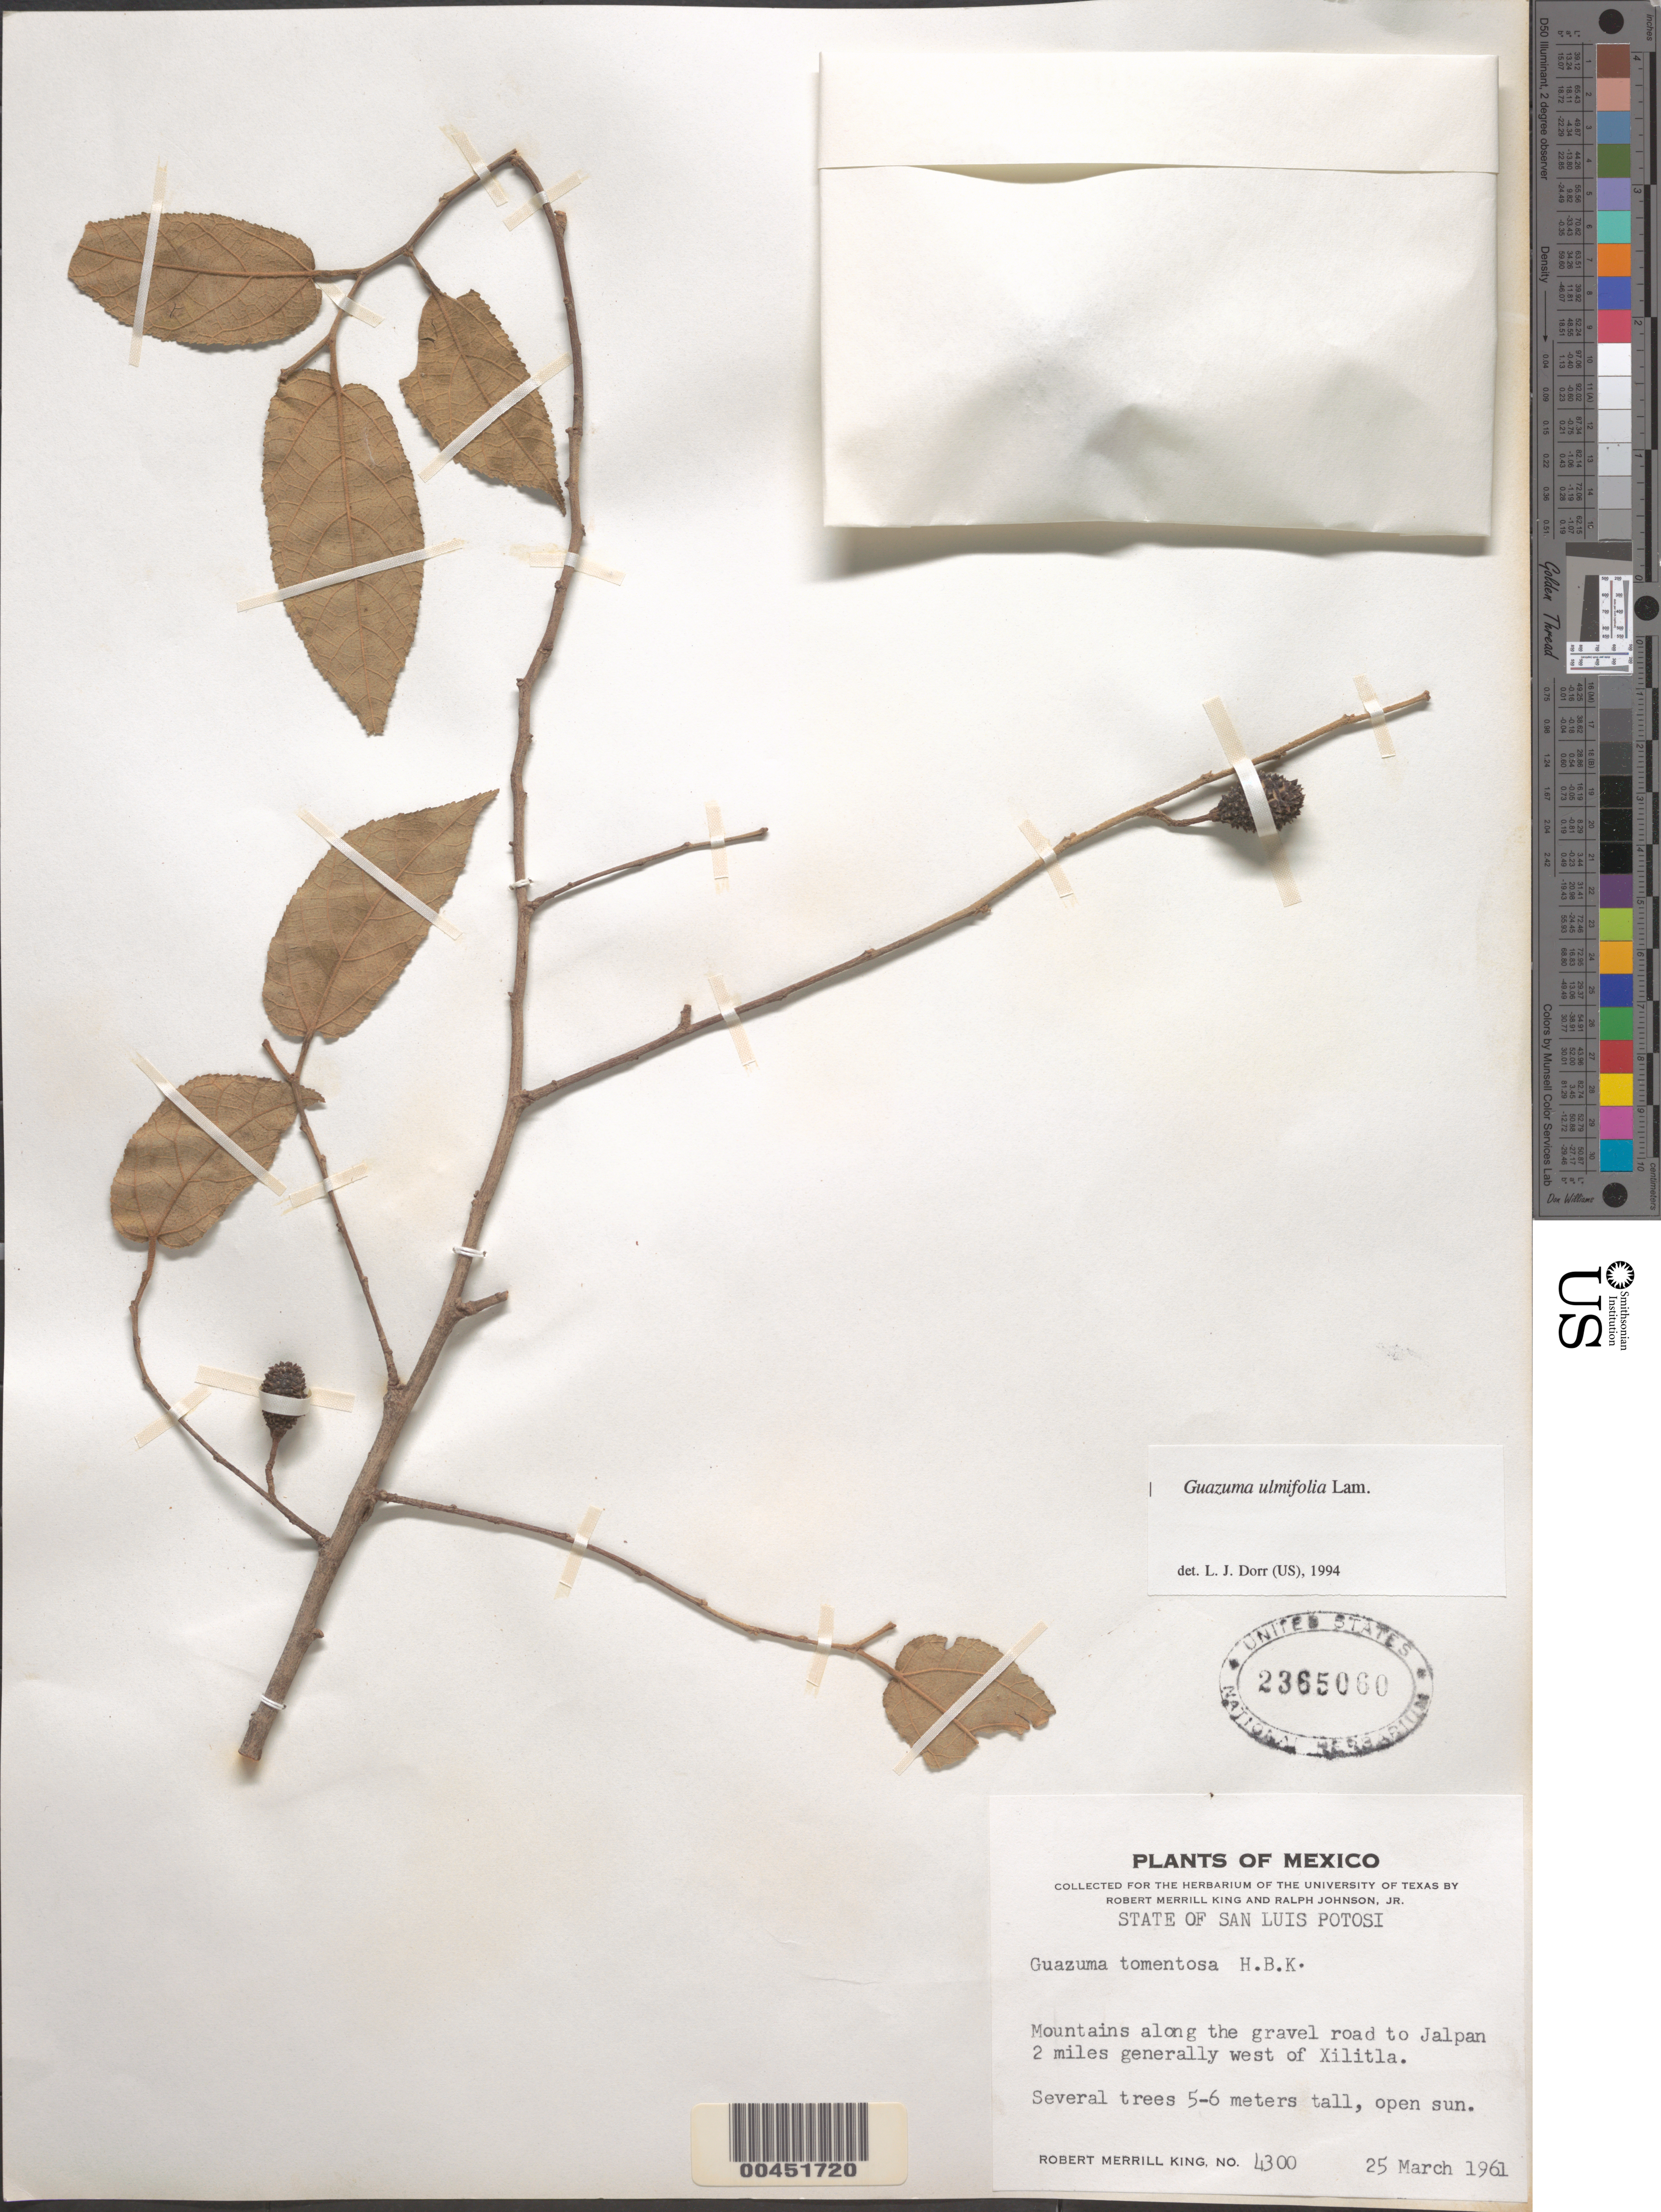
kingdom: Plantae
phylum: Tracheophyta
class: Magnoliopsida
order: Malvales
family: Malvaceae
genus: Guazuma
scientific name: Guazuma ulmifolia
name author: Lam.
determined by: Dorr, L. J., (BOT), Smithsonian Institution - National Museum of Natural History (UNITED STATES)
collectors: R. M. King & R. Johnson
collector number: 4300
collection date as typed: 25 Mar 1961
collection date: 1961-03-25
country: Mexico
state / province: San Luis Potosí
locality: Road to Jalpan 2 mi. generally W of Xilitla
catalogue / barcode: US 2365060